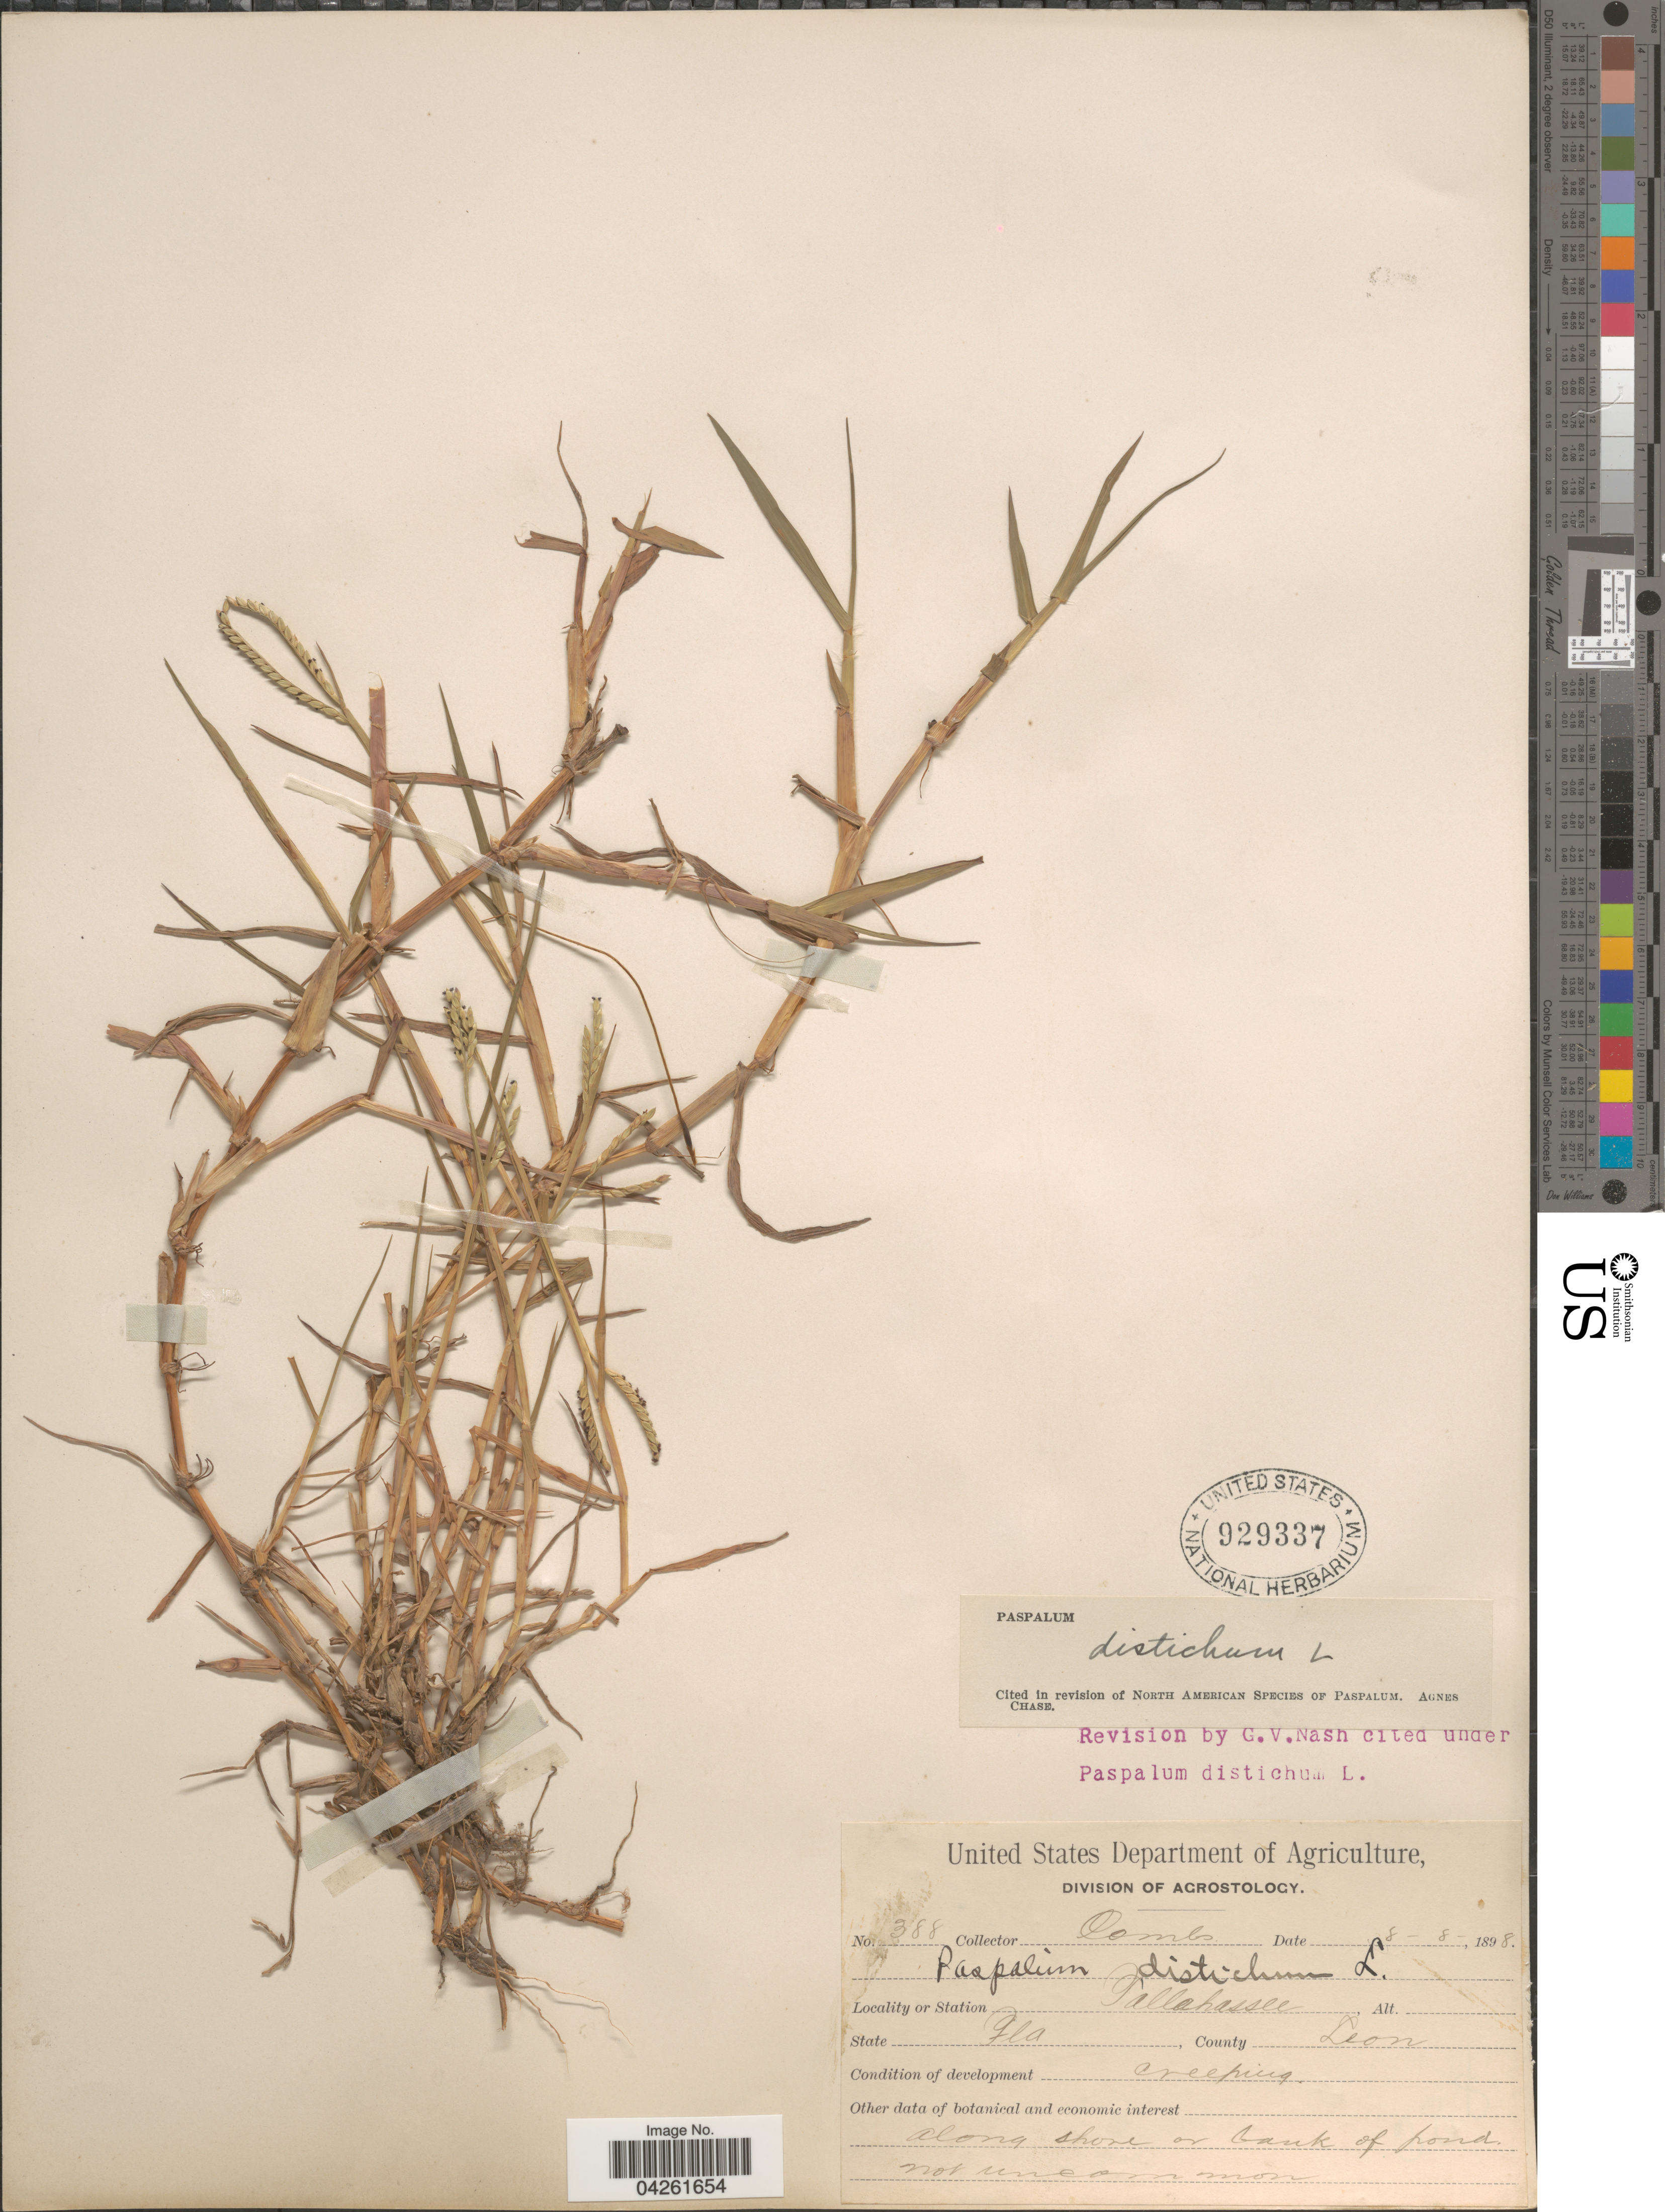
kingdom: Plantae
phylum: Tracheophyta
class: Liliopsida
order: Poales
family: Poaceae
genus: Paspalum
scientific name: Paspalum distichum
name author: L.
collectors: -. Combs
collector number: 388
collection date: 1898-08-08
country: United States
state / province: Florida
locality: Tallahassee. County Leon. Along shore or bank of pond.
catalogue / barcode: US 929337